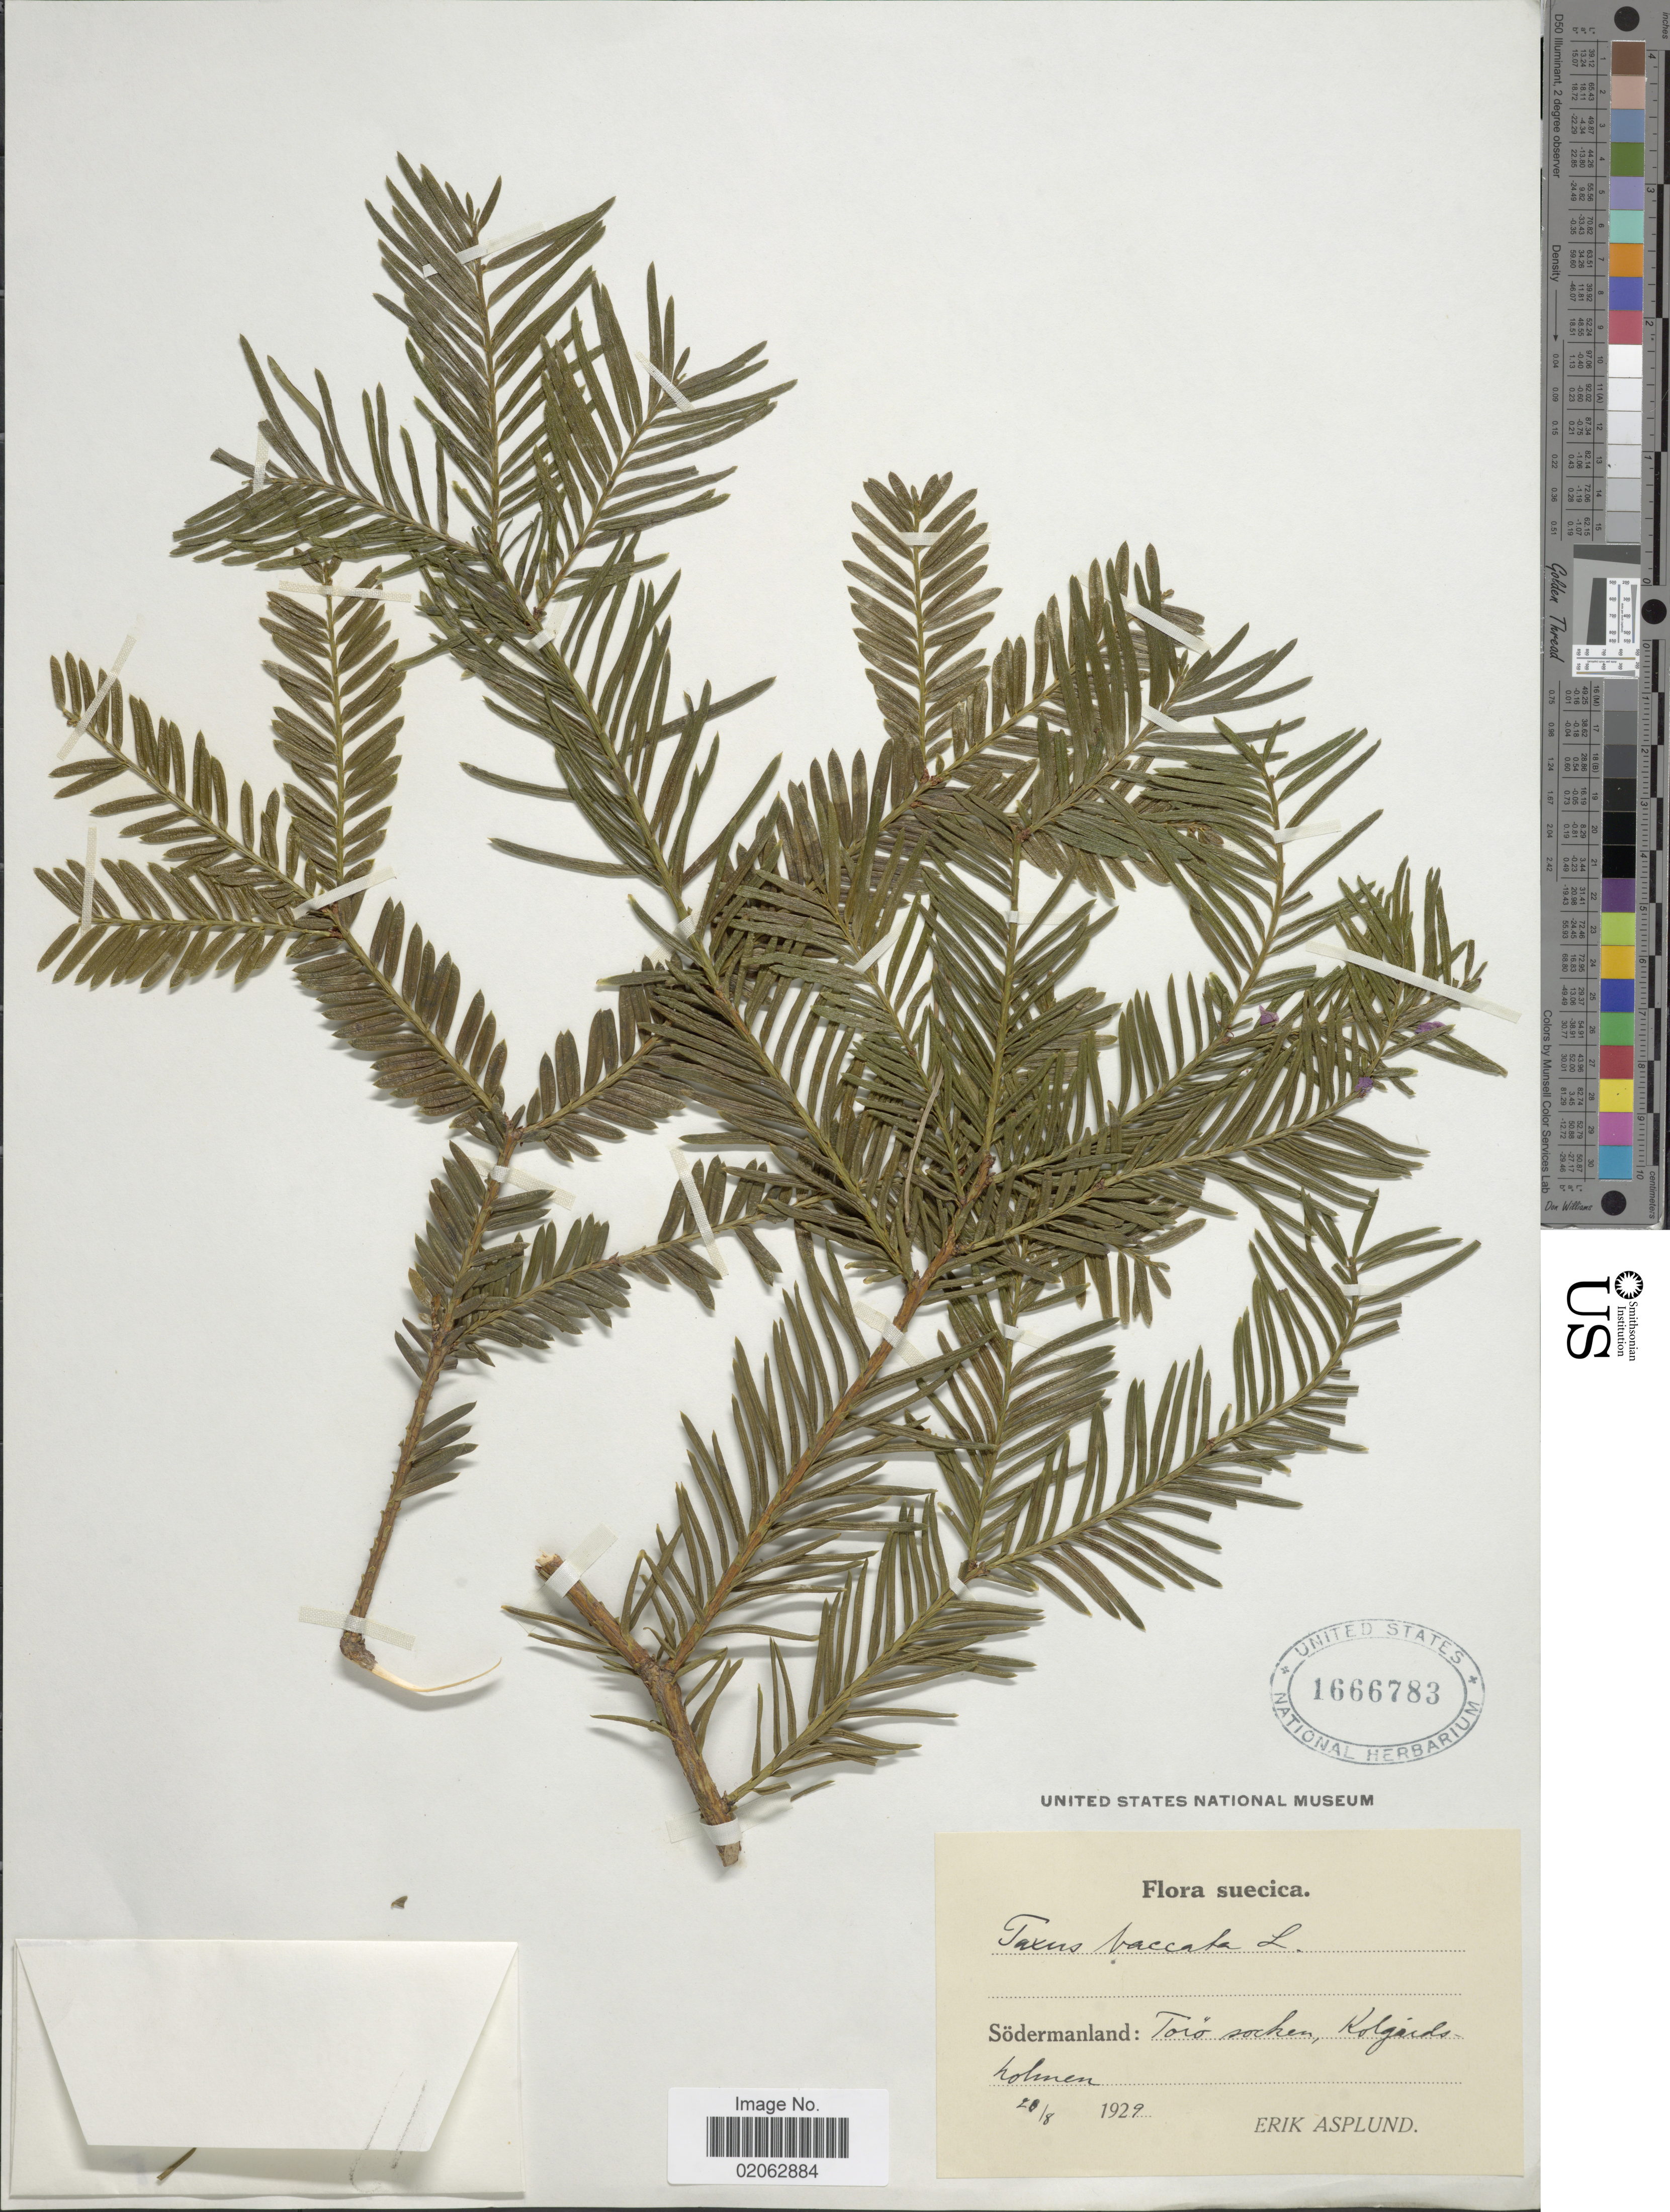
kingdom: Plantae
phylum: Tracheophyta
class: Pinopsida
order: Pinales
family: Taxaceae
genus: Taxus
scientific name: Taxus baccata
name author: L.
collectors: E. Asplund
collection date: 1929-08-20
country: Sweden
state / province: Sodermanland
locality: Torö socken, Kolgards holmen [interpreted]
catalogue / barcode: US 1666783